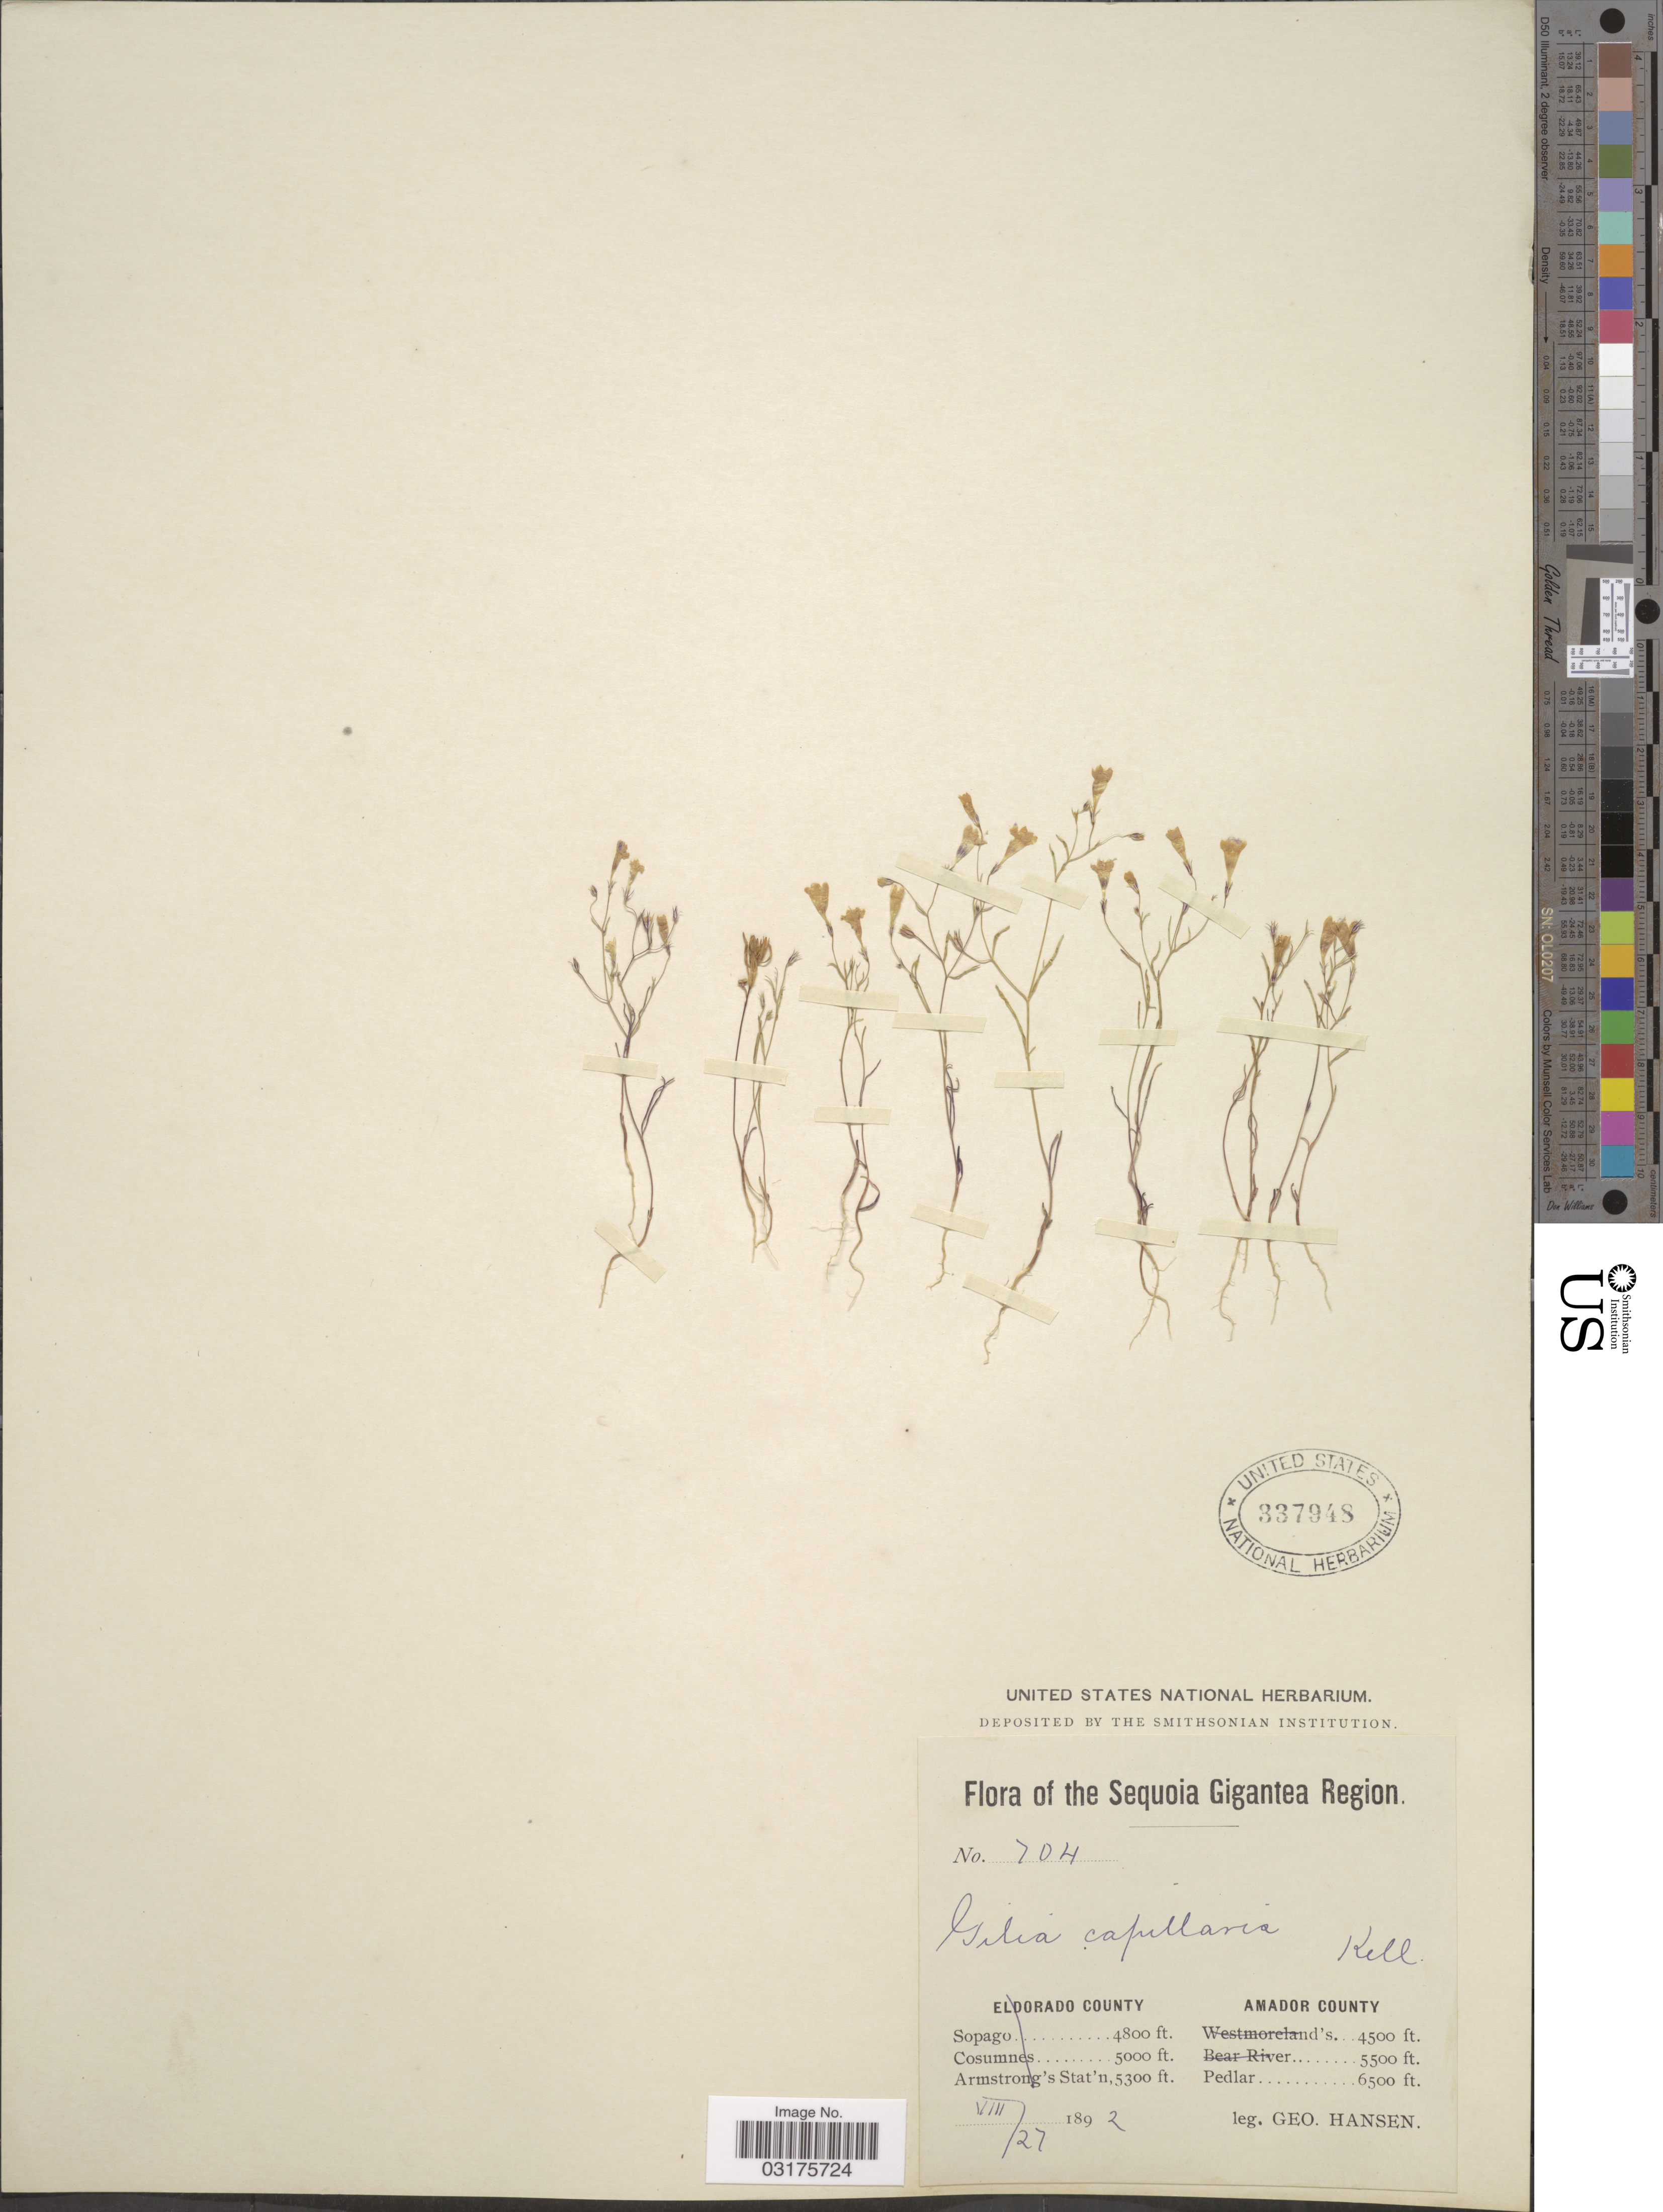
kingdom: Plantae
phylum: Tracheophyta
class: Magnoliopsida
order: Ericales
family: Polemoniaceae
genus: Navarretia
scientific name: Navarretia leptalea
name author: (A. Gray) L.A. Johnson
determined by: Strong, Mark T., (BOT), Smithsonian Institution - National Museum of Natural History (UNITED STATES)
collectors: G. Hansen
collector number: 704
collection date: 1892-08-27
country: United States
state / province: California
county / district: Amador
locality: The Sequoia Gigantea Region. Amador County, Pedlar.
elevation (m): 1981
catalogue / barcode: US 337948